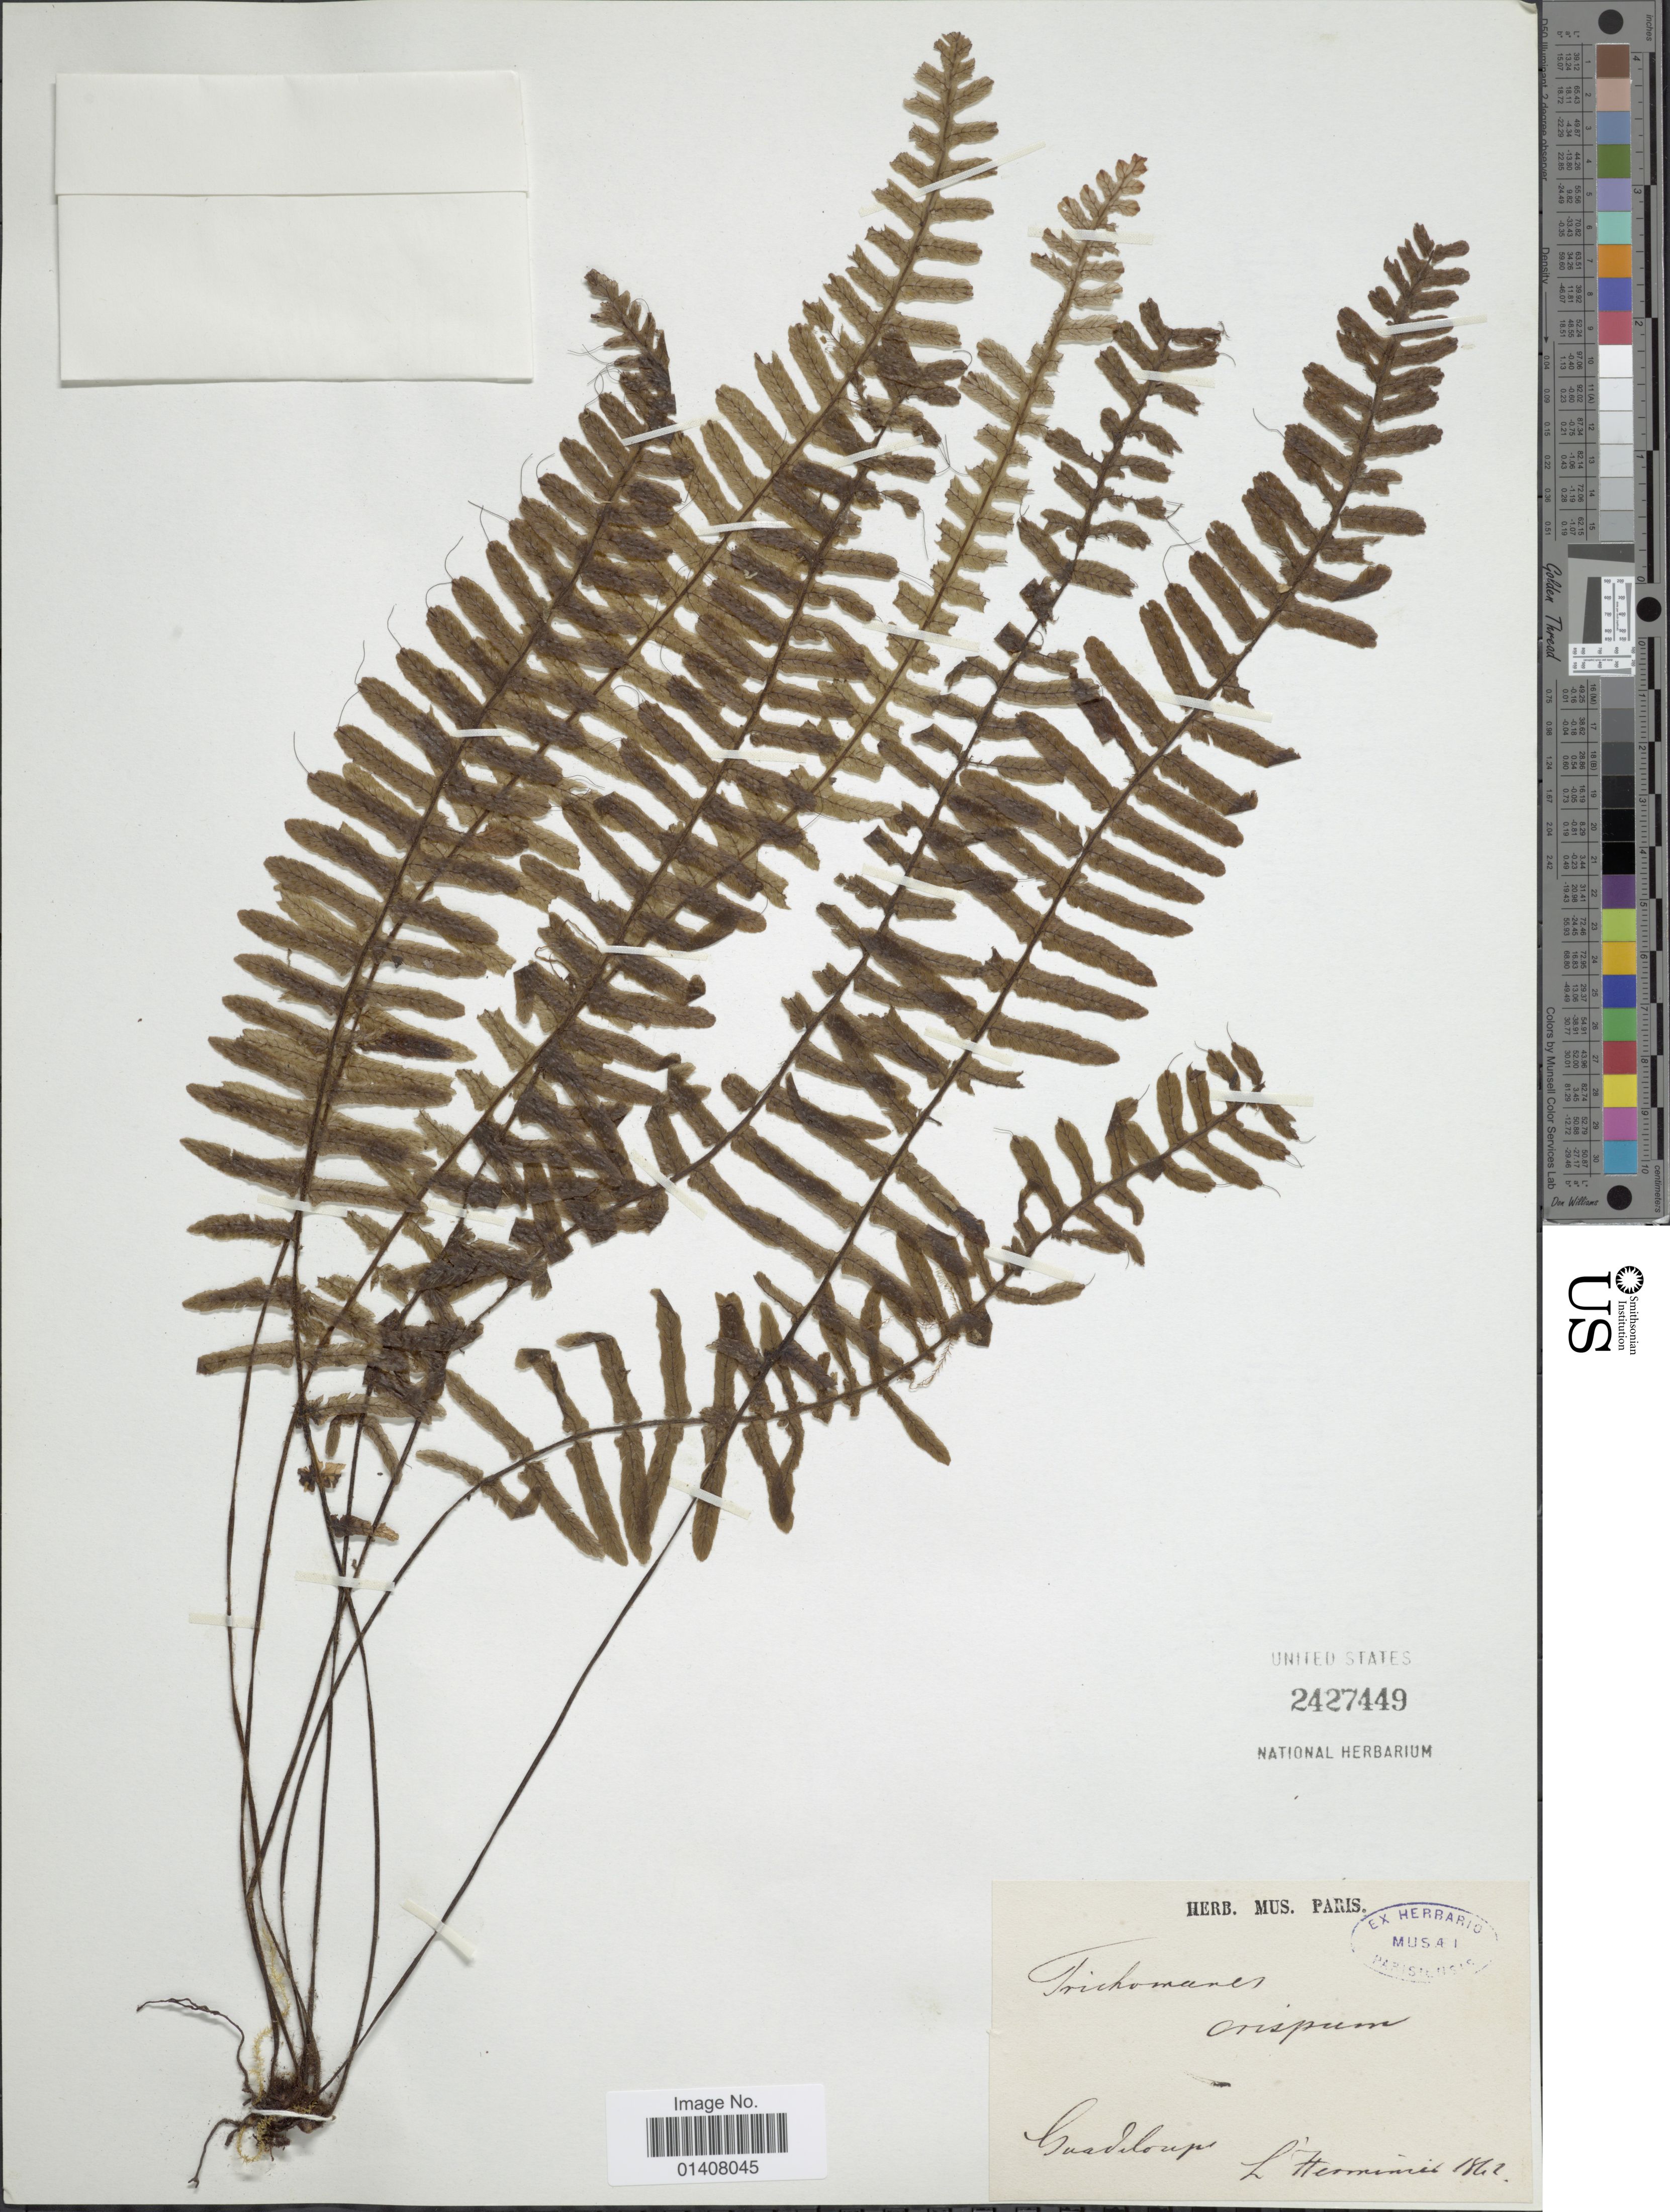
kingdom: Plantae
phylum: Tracheophyta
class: Polypodiopsida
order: Hymenophyllales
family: Hymenophyllaceae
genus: Trichomanes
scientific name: Trichomanes crispum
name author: L.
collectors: M. Herminier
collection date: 1862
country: Guadeloupe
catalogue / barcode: US 2427449